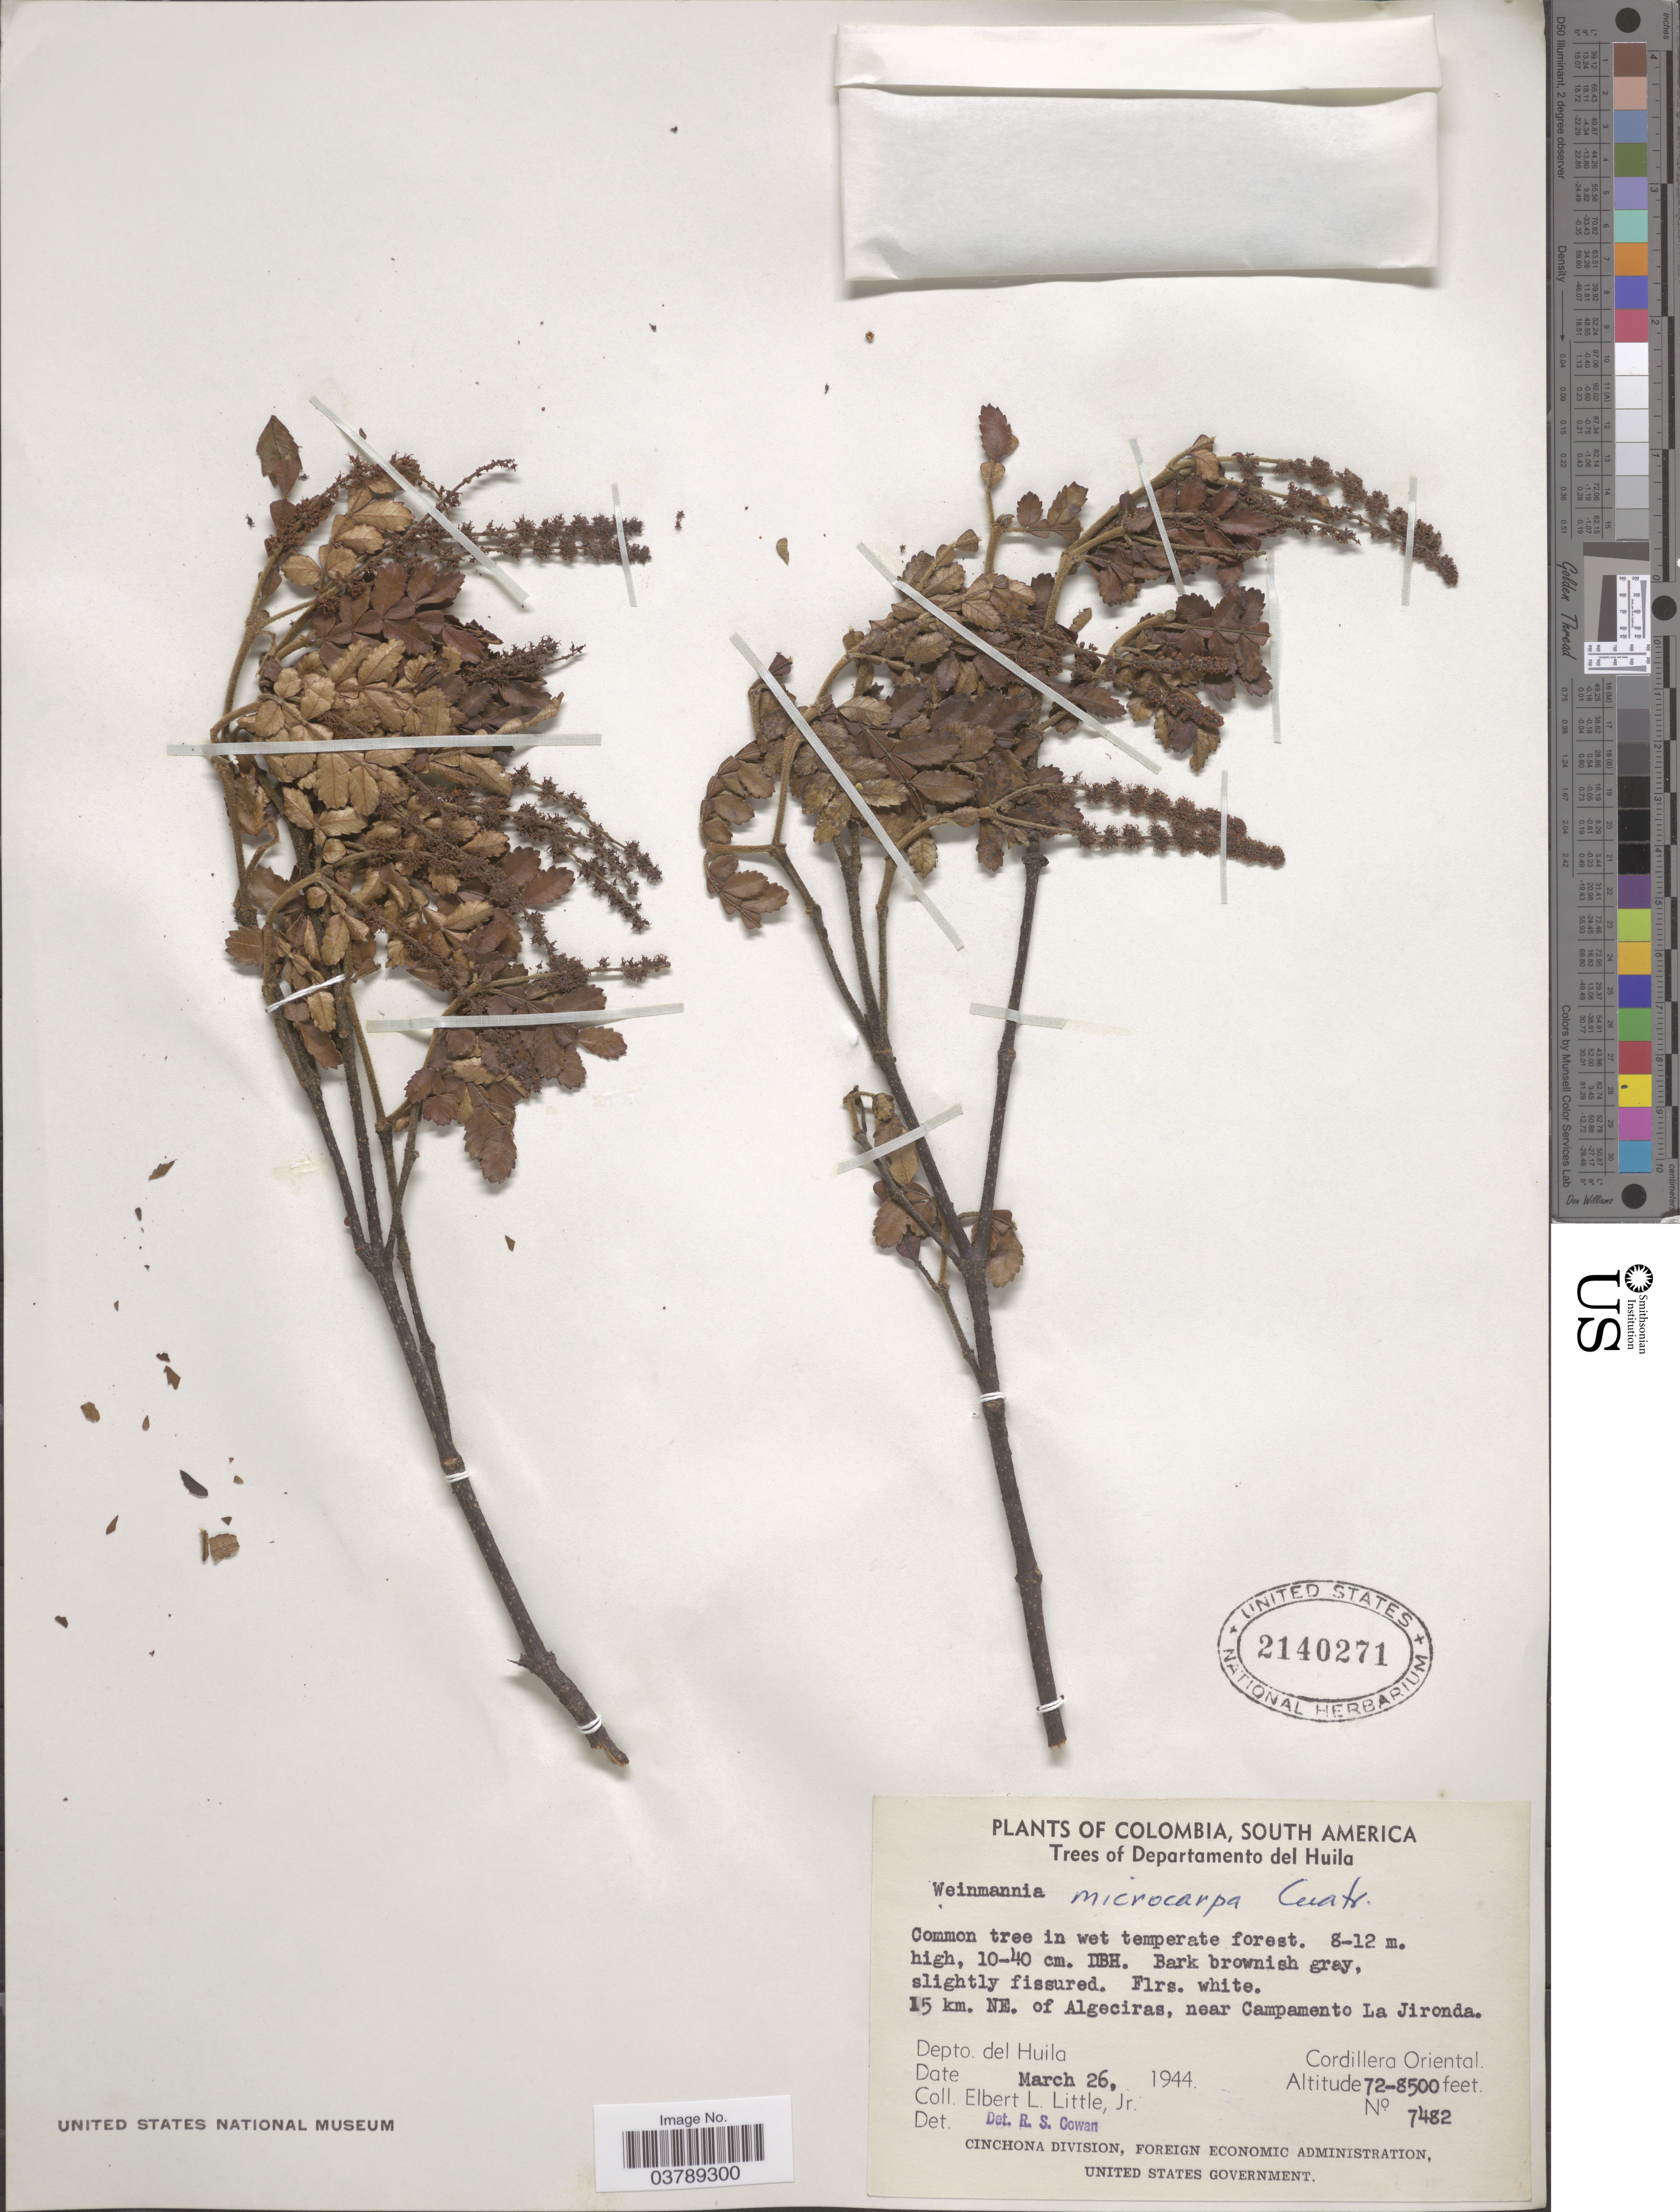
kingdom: Plantae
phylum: Tracheophyta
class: Magnoliopsida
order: Oxalidales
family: Cunoniaceae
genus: Weinmannia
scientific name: Weinmannia microcarpa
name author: Cuatrec.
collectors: E. L. Little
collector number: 7482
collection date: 1944-03-26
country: Colombia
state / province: Huila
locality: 15 km. NE. of Algeciras, near Campamento La Jironda. Departamento del Huila. Cordillera Oriental.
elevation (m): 2195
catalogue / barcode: US 2140271